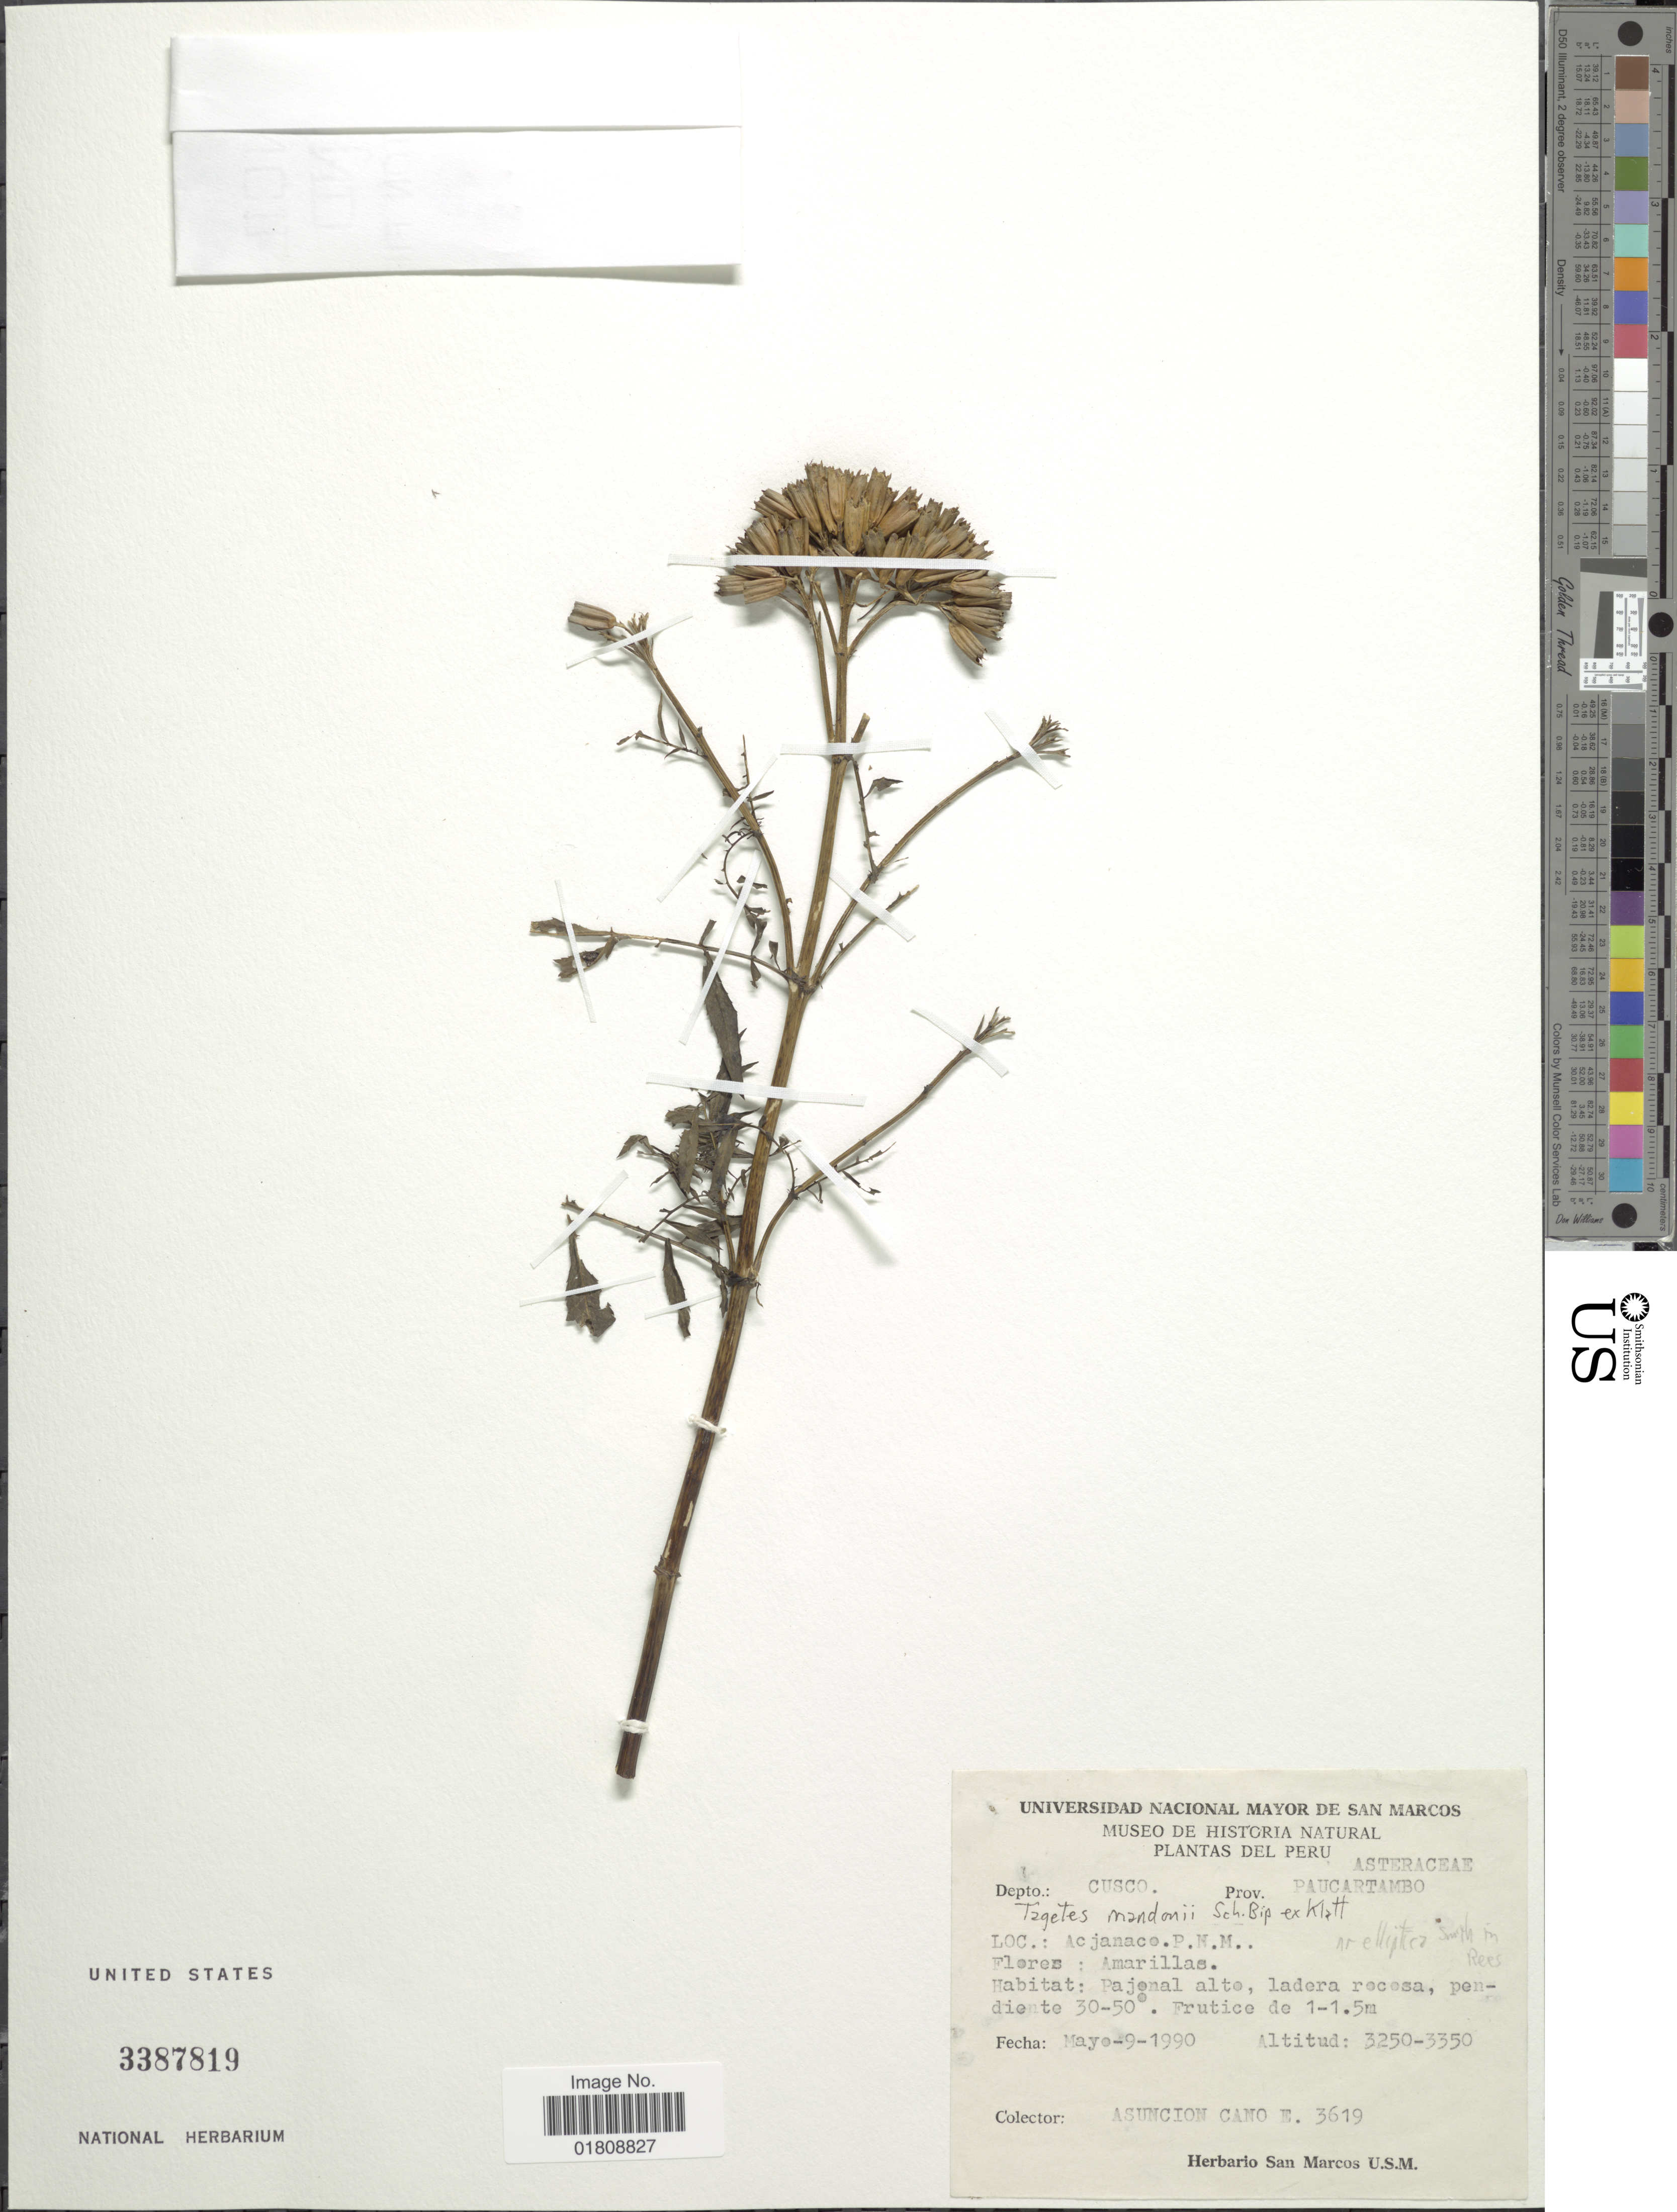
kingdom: Plantae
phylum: Tracheophyta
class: Magnoliopsida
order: Asterales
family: Asteraceae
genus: Tagetes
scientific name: Tagetes mandonii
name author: Sch. Bip. ex Klatt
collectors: A. Cano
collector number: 3619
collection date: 1990-05-09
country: Peru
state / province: Cusco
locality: Prov. Paucartambo, Acjanaco, P. N. M.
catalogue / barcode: US 3387819